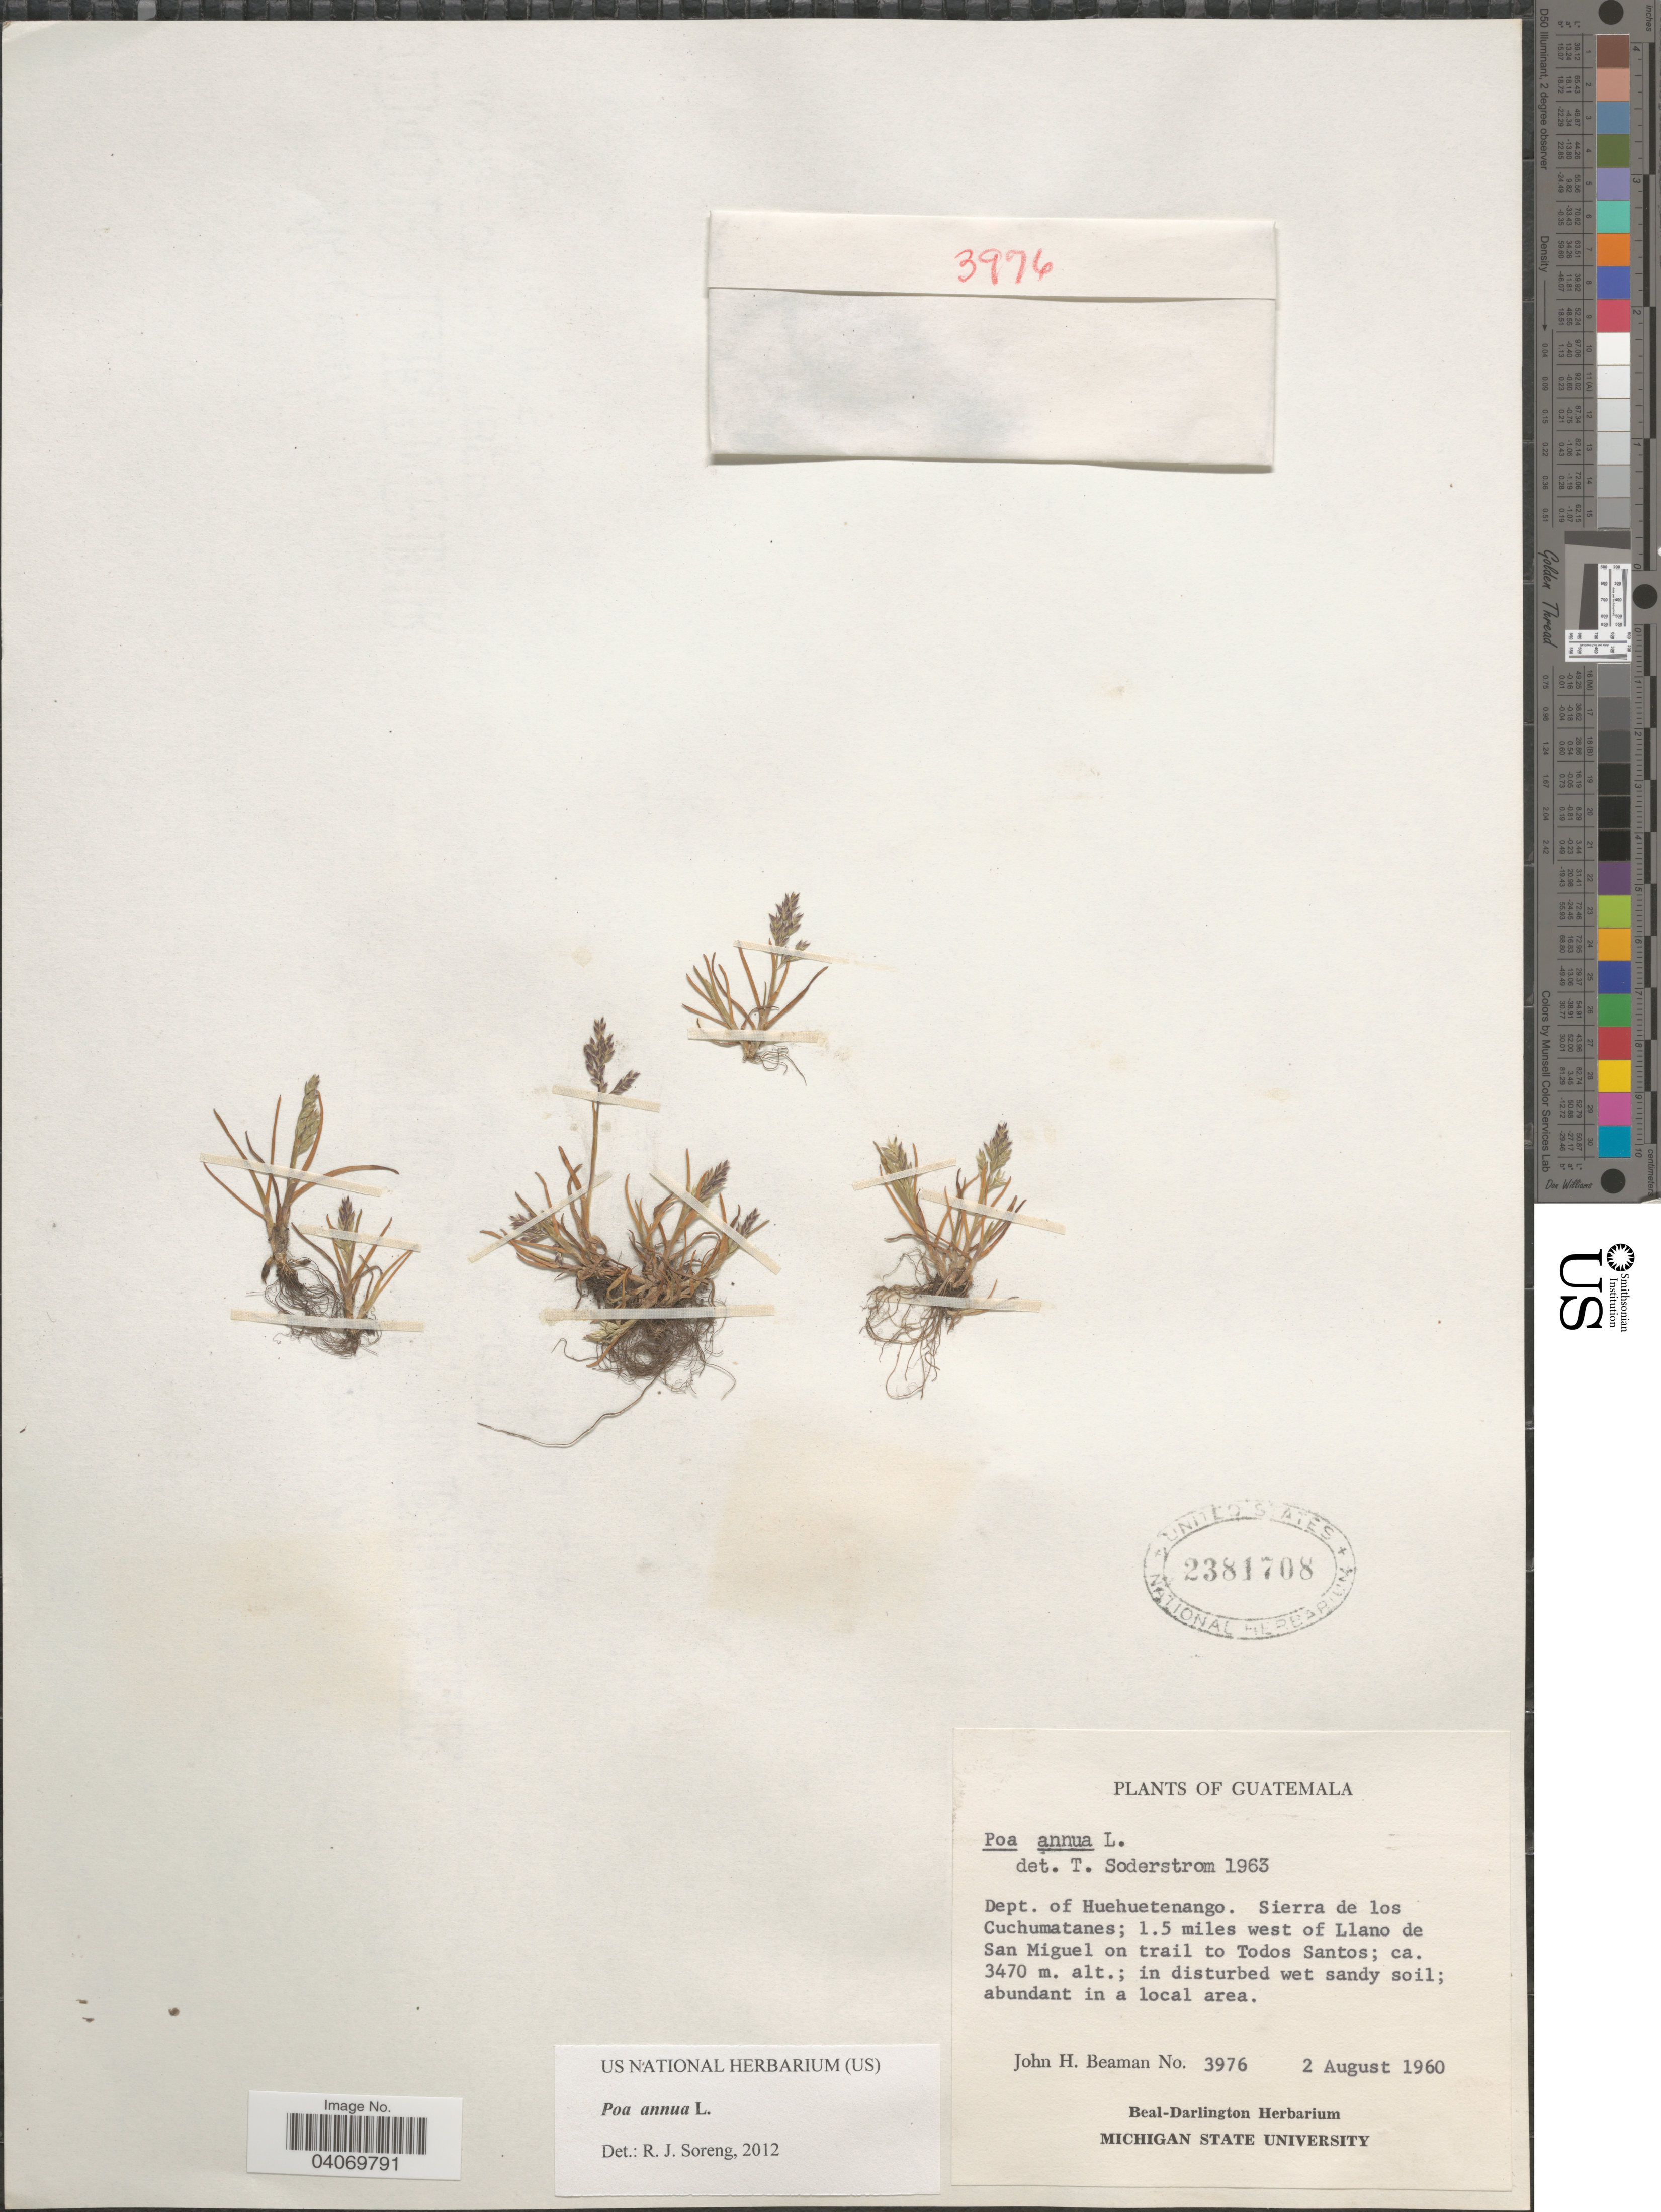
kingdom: Plantae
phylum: Tracheophyta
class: Liliopsida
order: Poales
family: Poaceae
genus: Poa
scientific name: Poa annua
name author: L.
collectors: J. H. Beaman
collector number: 3976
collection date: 1960-08-02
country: Guatemala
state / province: Huehuetenango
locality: Dept. of Huehuetenango. Sierra de los Cuchumatanes; 1.5 miles west of Llano de San Miguel on trail to Todos Santos.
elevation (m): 3470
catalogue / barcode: US 2381708